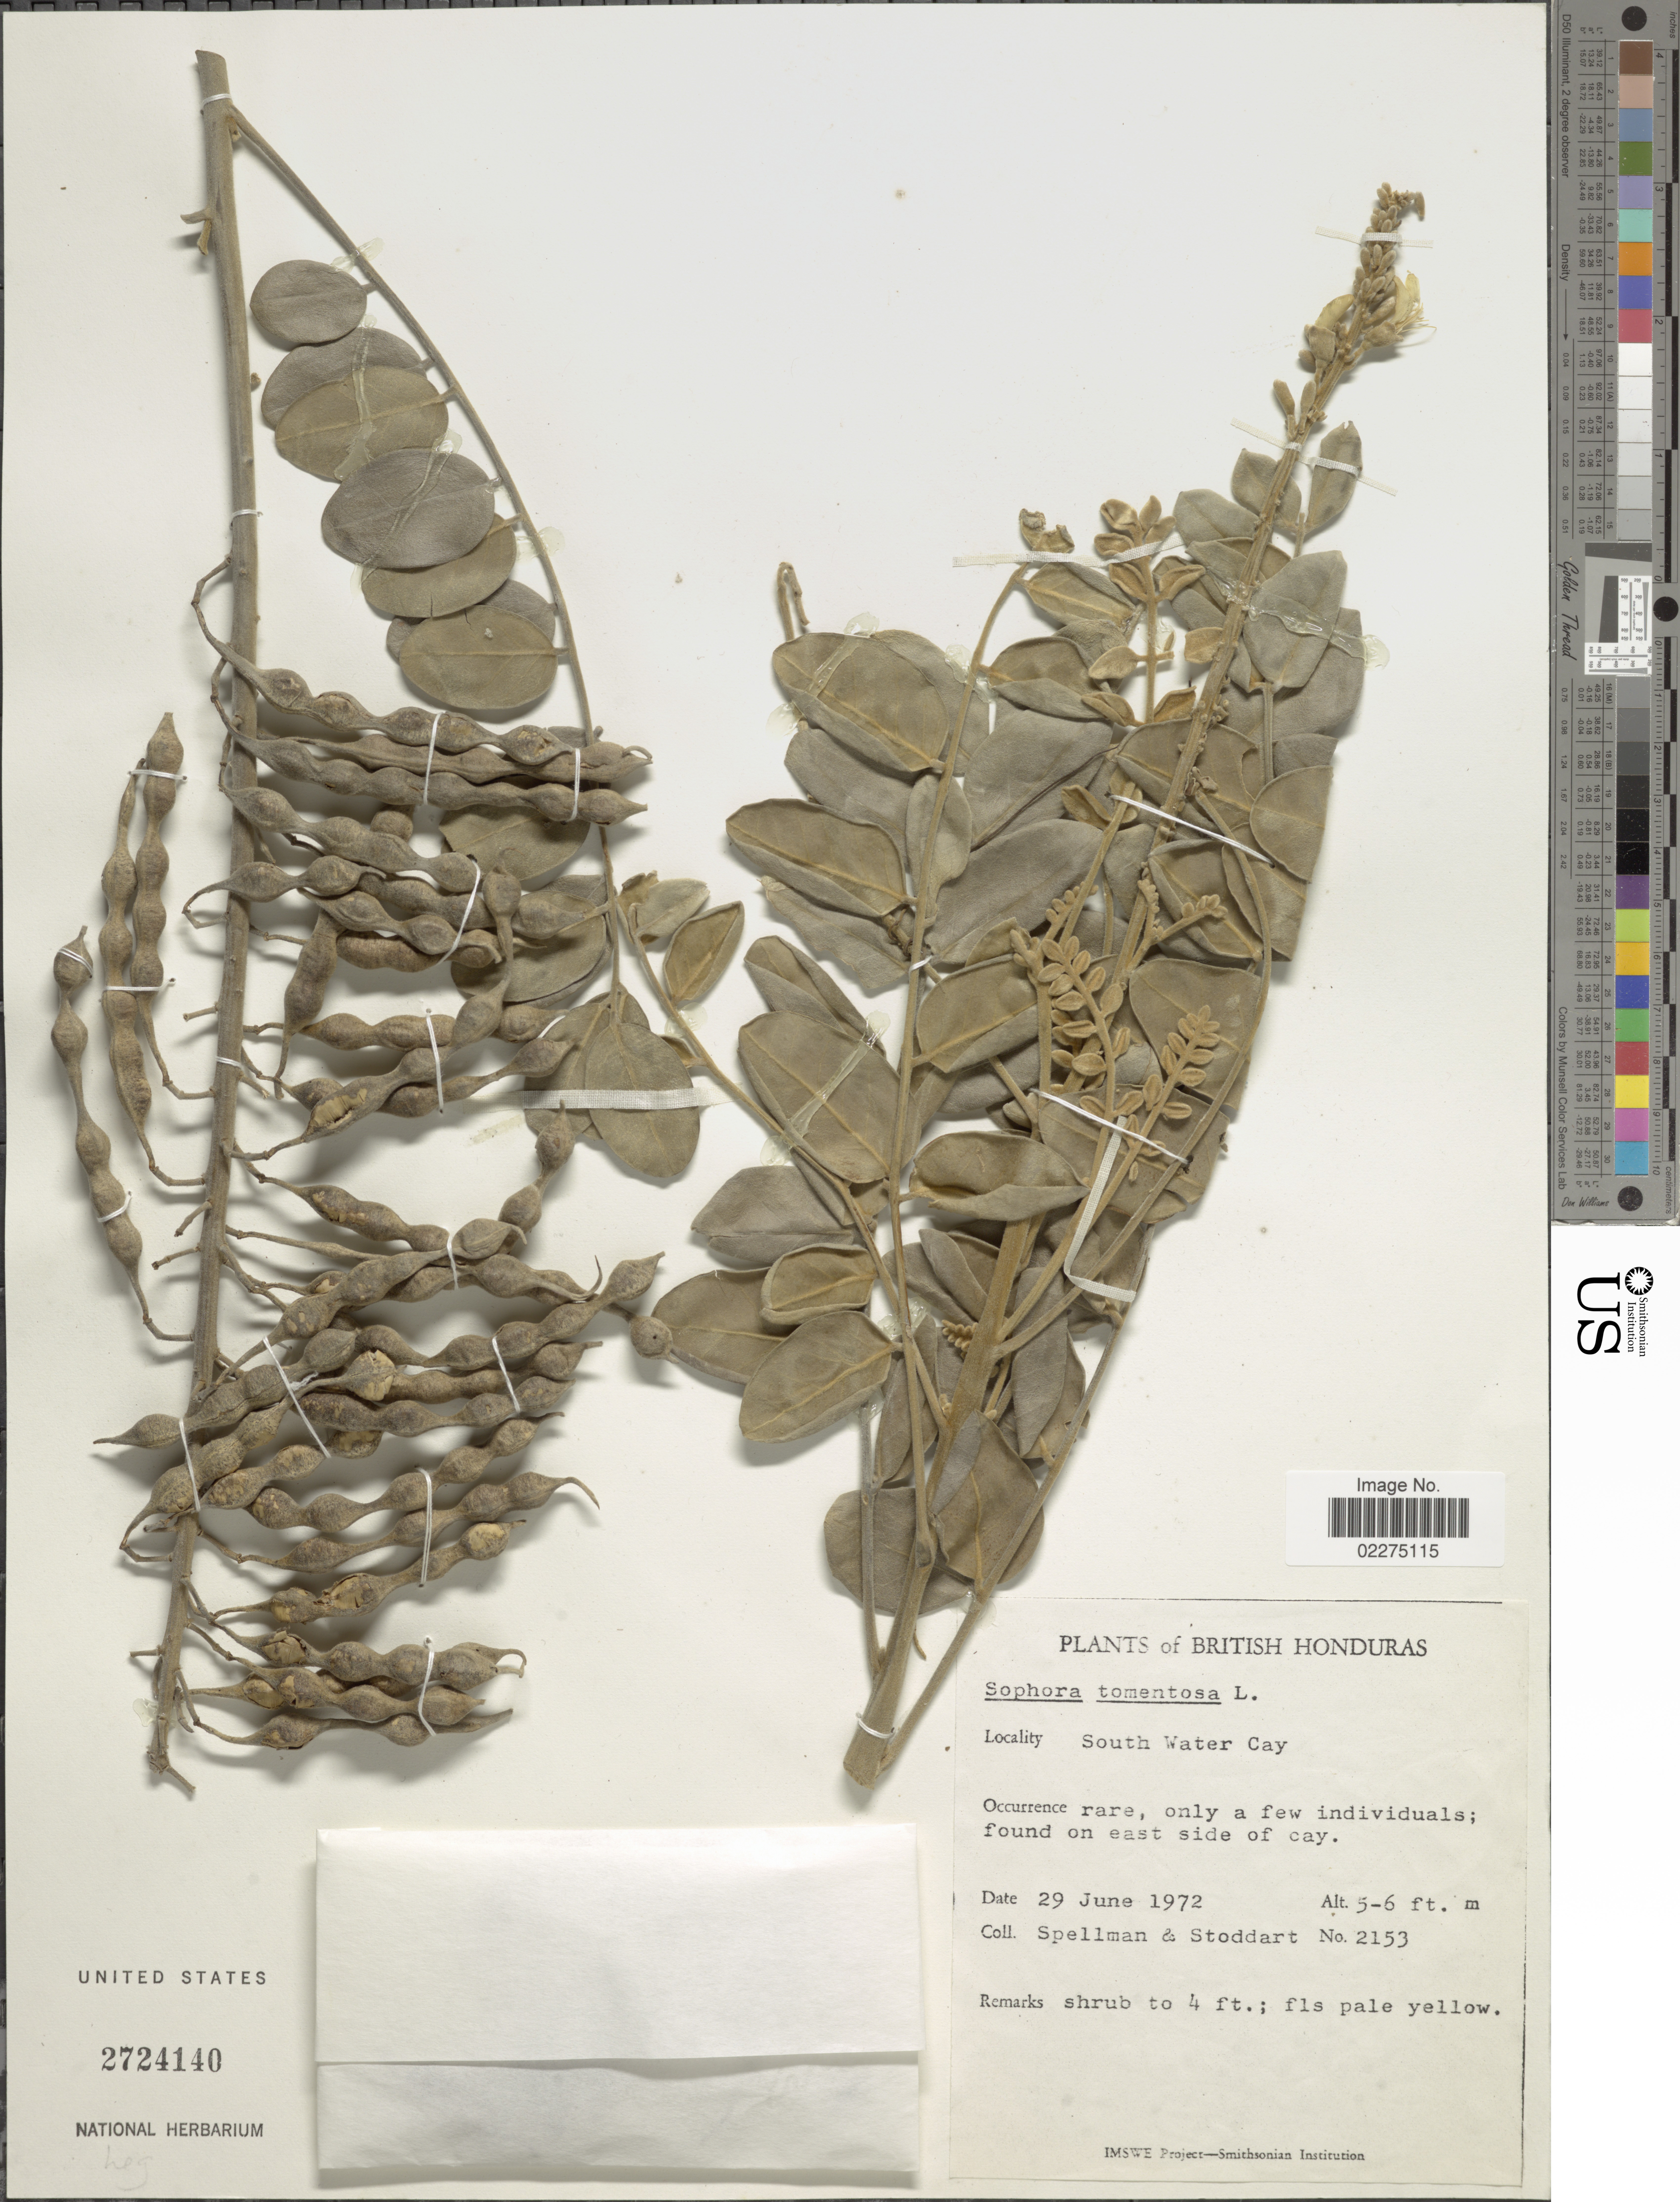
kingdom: Plantae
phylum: Tracheophyta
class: Magnoliopsida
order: Fabales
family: Fabaceae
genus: Sophora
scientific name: Sophora tomentosa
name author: L.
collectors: Spellman, -- & -. Stoddart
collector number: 2153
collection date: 1972-06-29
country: Belize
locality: British Honduras. South Water Cay. east side of cay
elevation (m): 2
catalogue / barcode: US 2724140